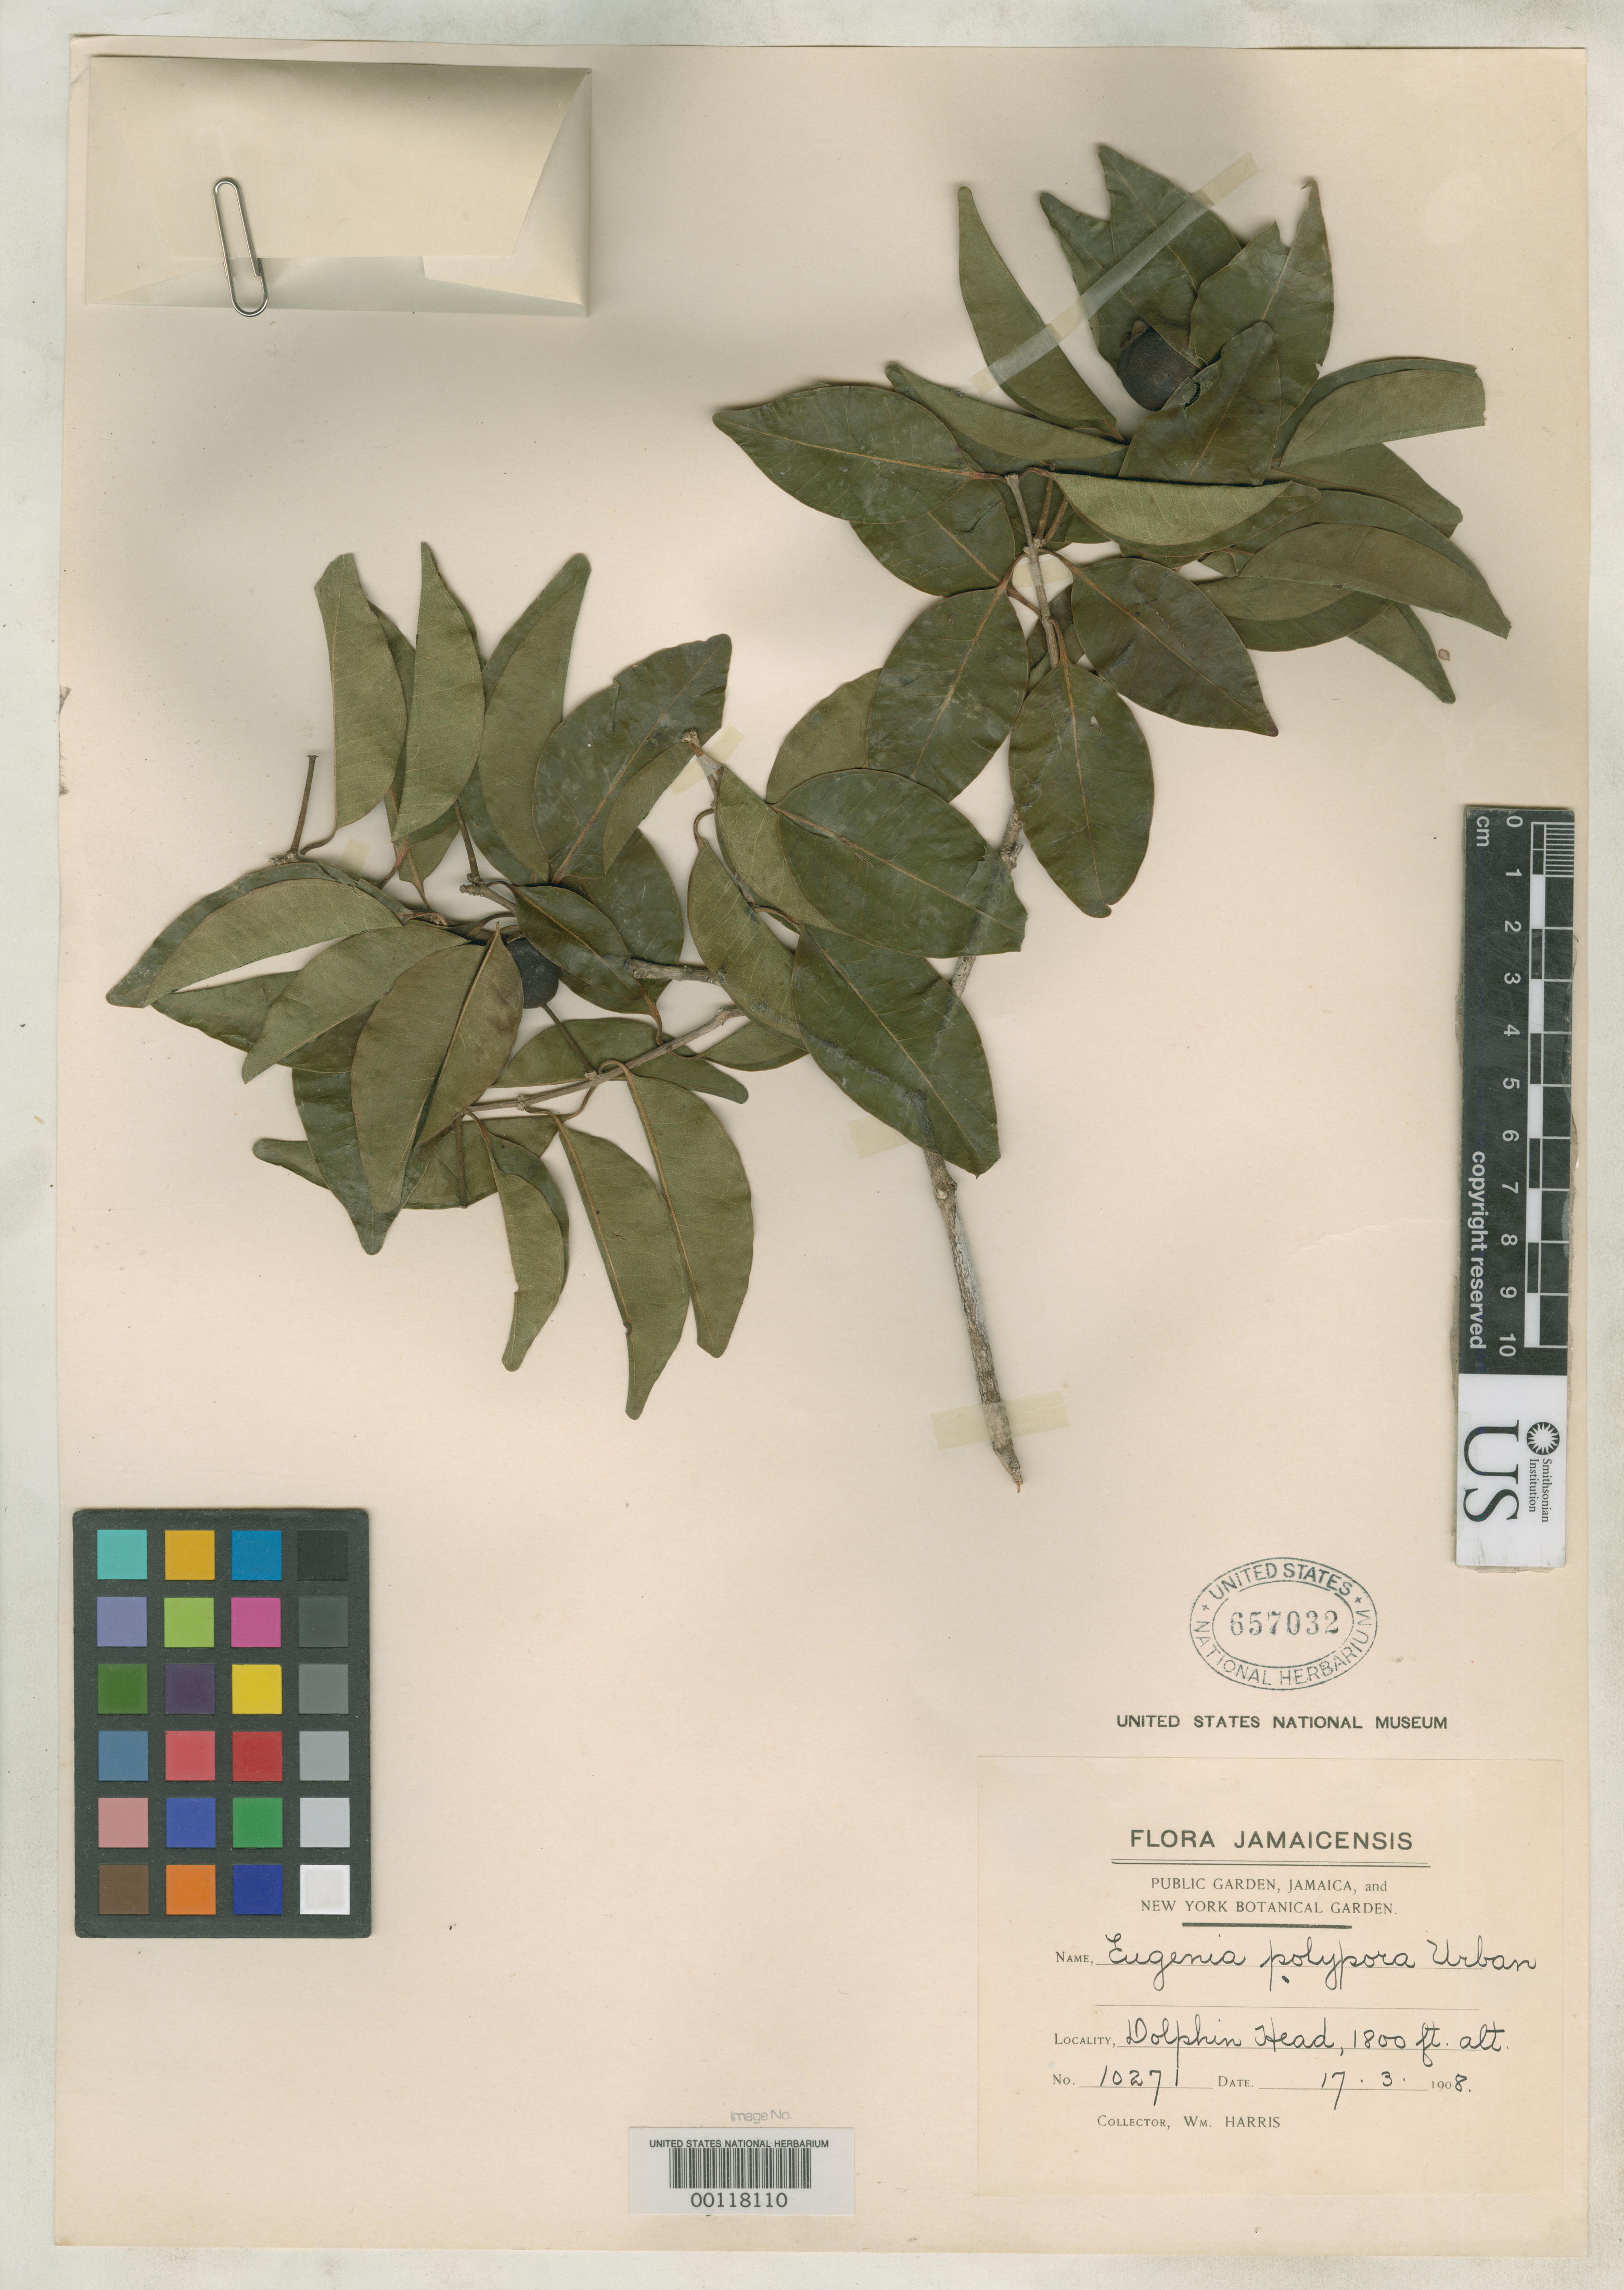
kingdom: Plantae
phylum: Tracheophyta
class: Magnoliopsida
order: Myrtales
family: Myrtaceae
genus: Eugenia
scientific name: Eugenia polypora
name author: Urb.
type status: Type Collection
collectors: W. H. Harris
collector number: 10271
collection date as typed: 17 Mar 1908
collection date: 1908-03-17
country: Jamaica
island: Greater Antilles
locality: Dolphin Head.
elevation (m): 600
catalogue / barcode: US 657032